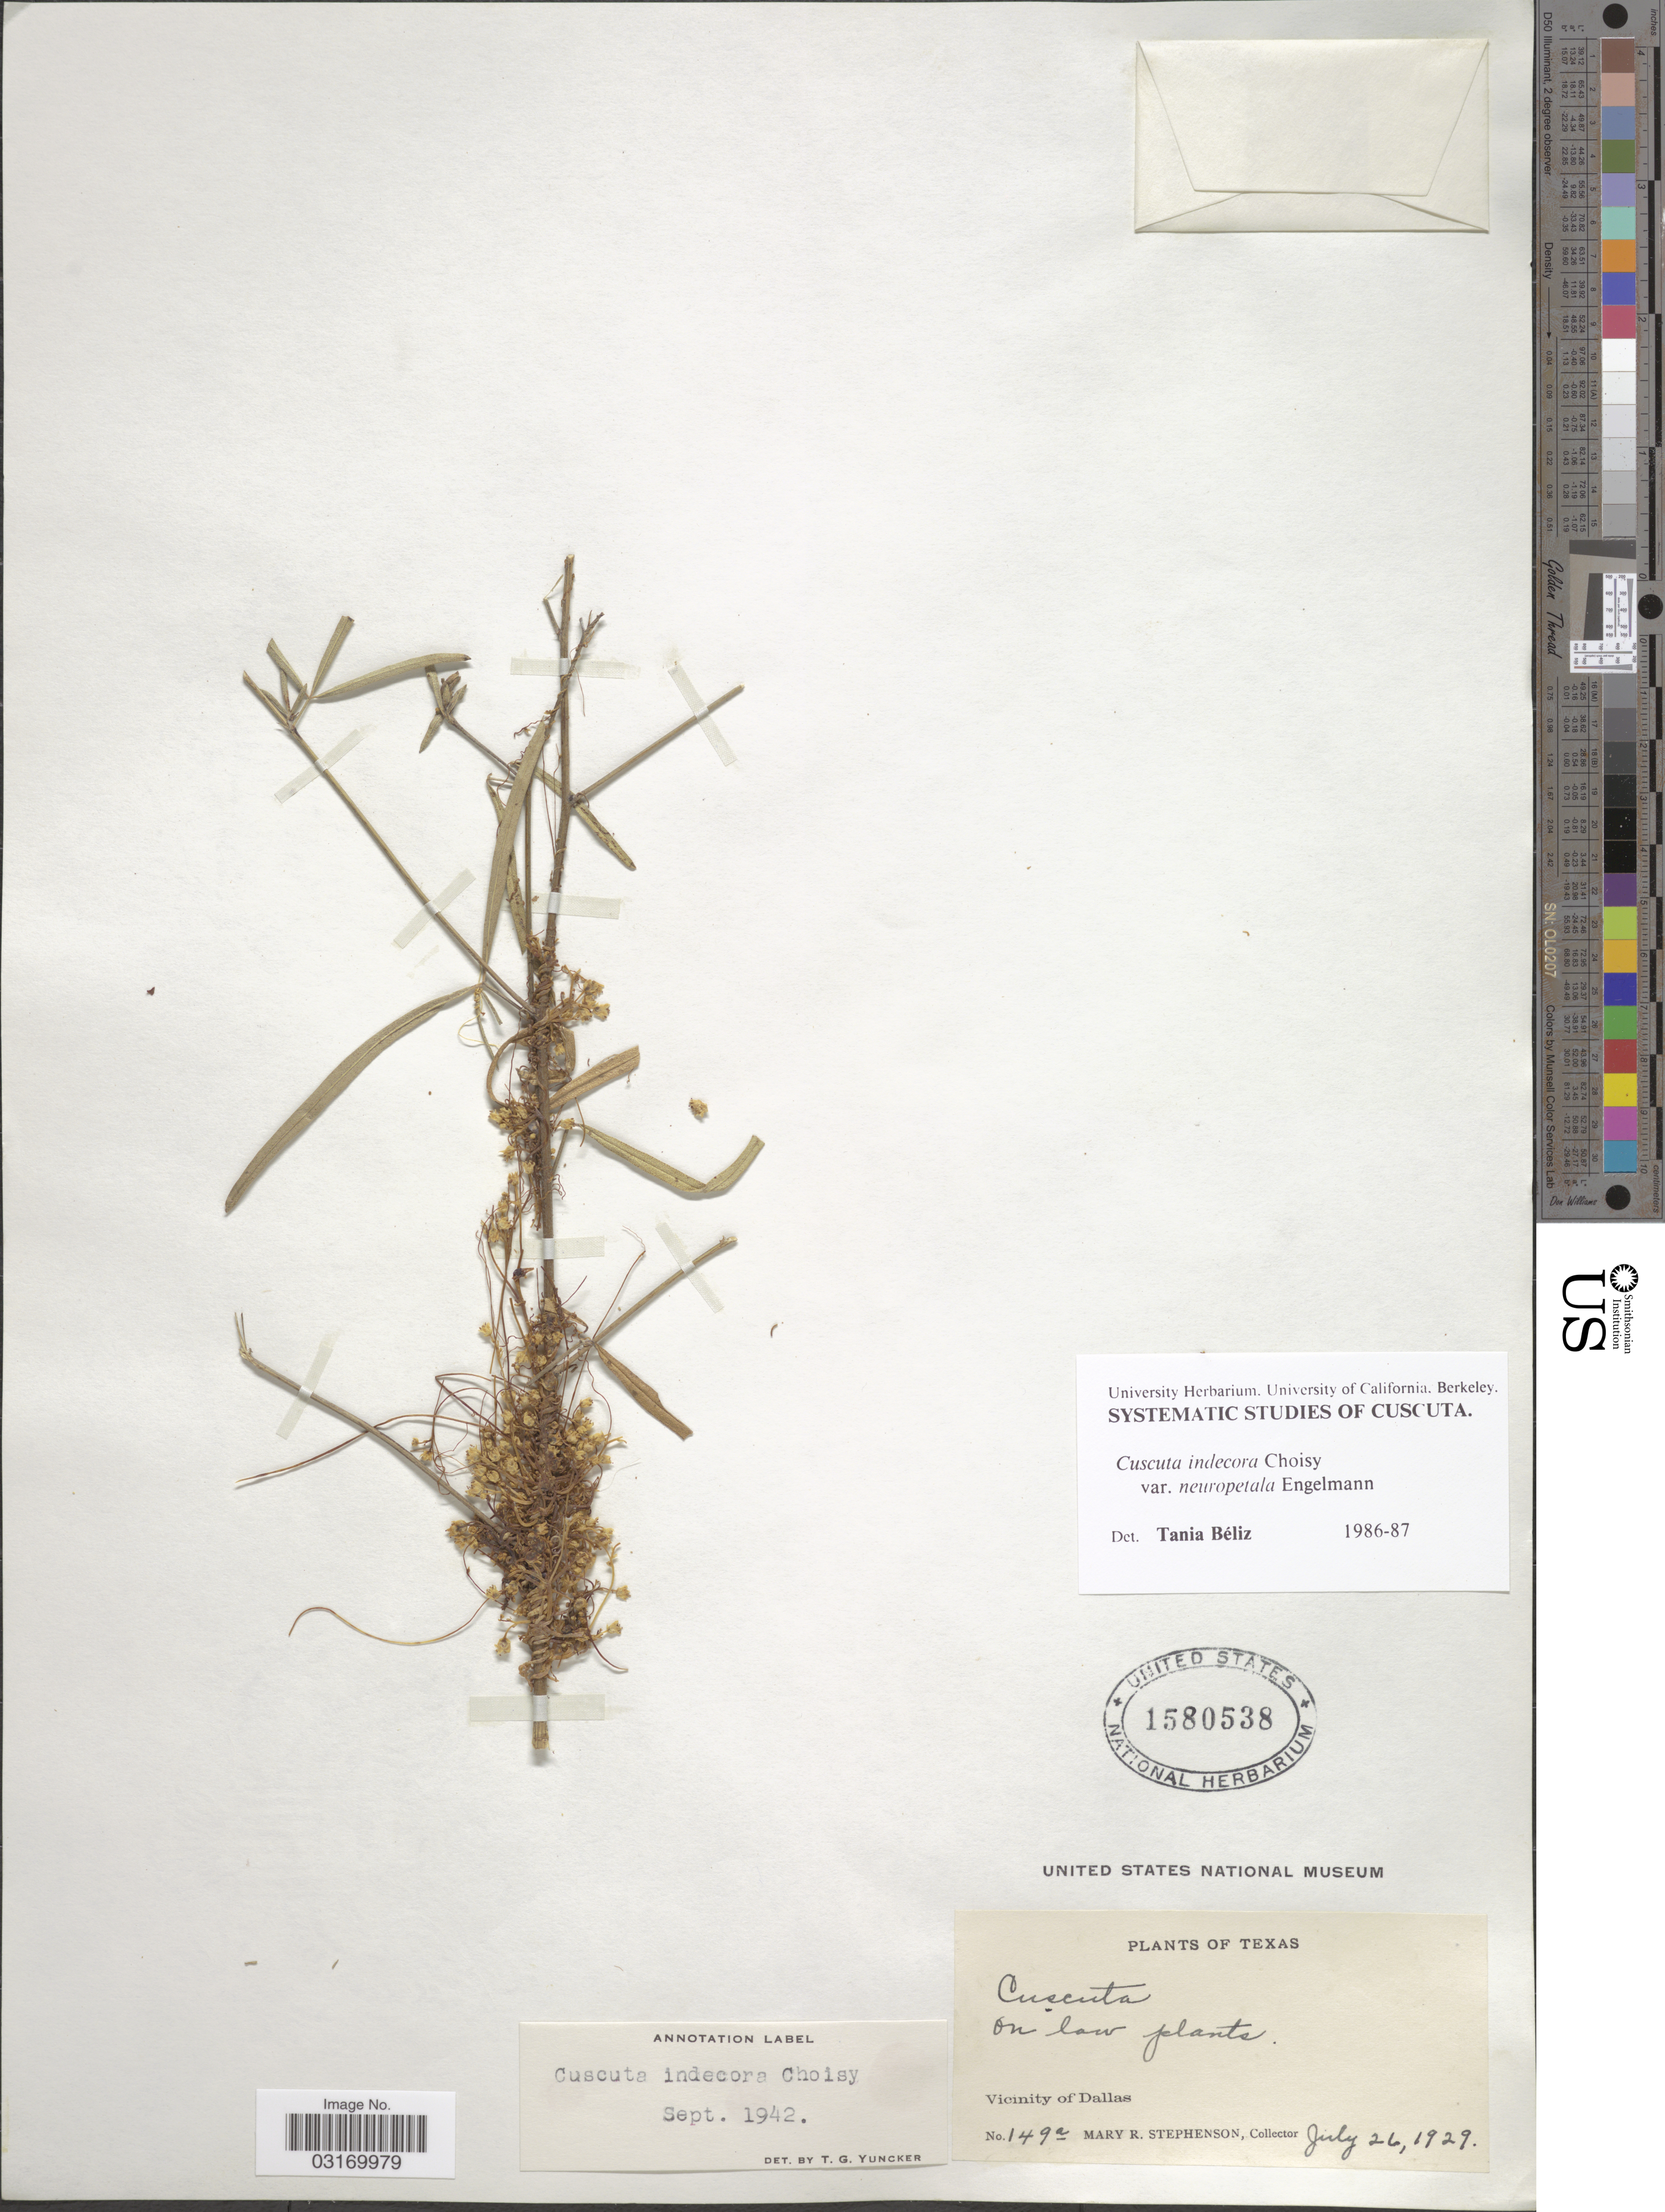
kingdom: Plantae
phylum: Tracheophyta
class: Magnoliopsida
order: Solanales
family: Convolvulaceae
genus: Cuscuta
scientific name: Cuscuta indecora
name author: Choisy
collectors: M. Stephenson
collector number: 149a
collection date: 1929-07-26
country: United States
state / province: Texas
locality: Vicinity of Dallas.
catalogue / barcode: US 1580538